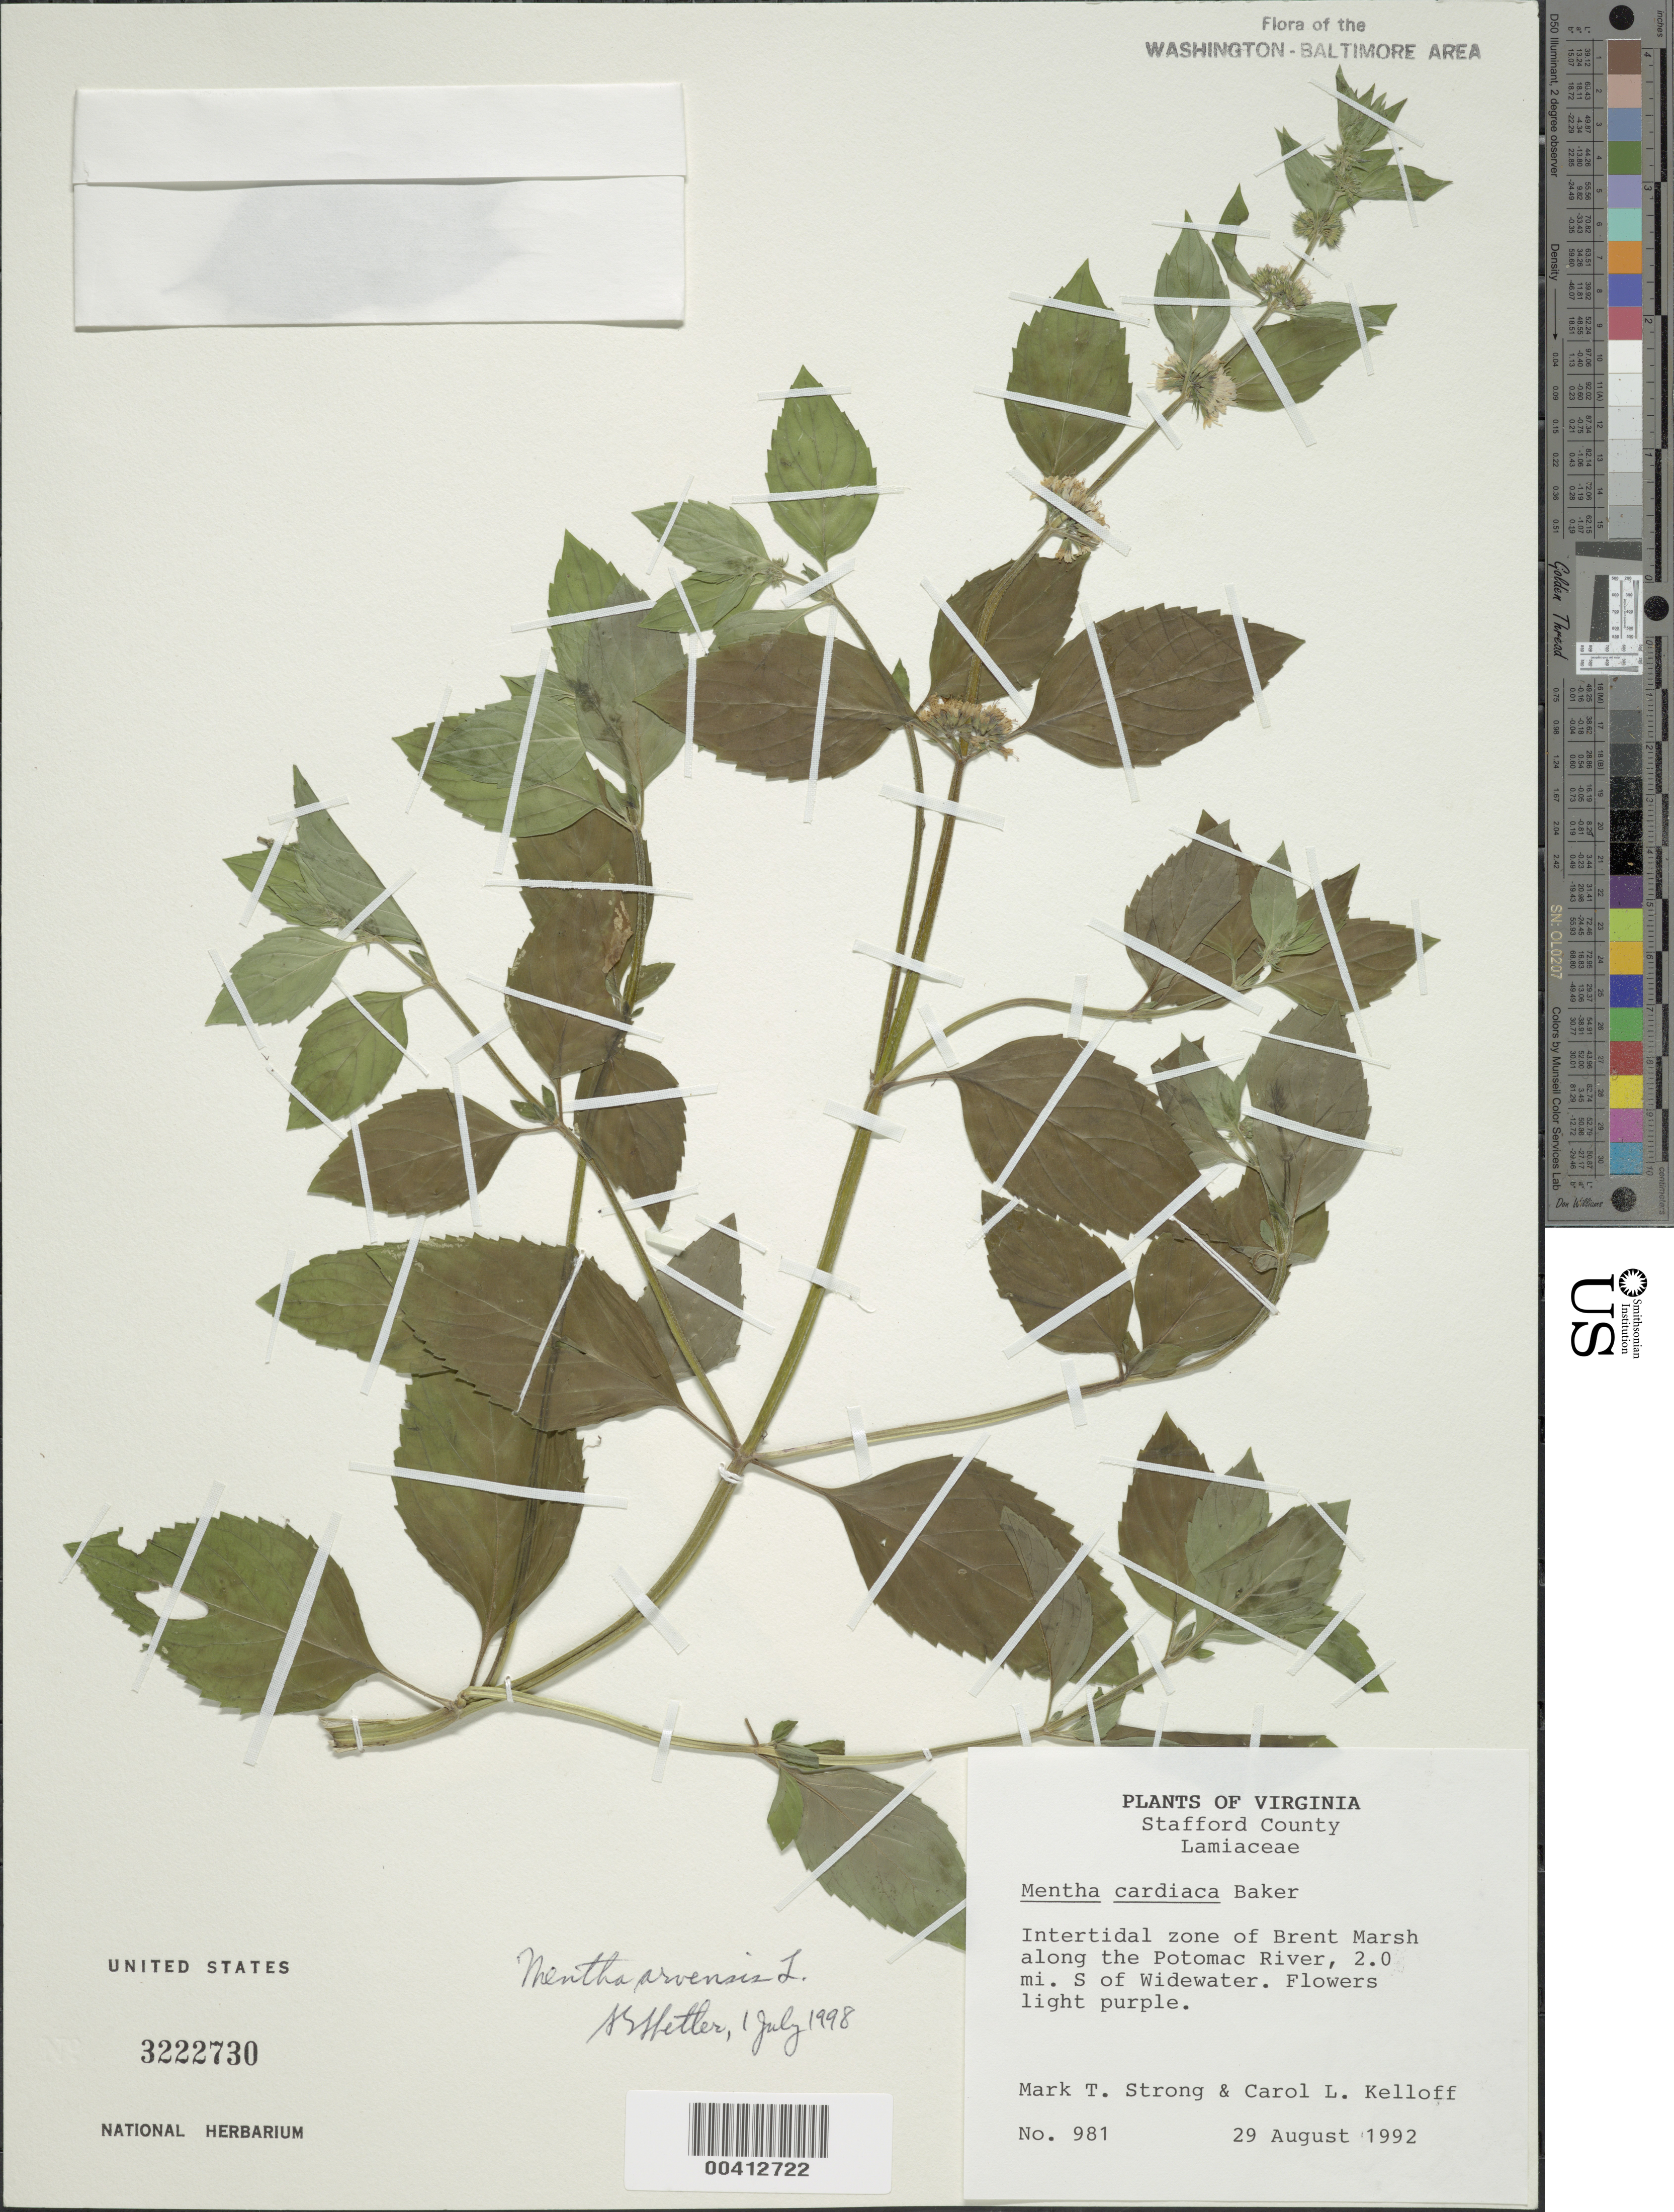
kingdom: Plantae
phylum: Tracheophyta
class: Magnoliopsida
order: Lamiales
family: Lamiaceae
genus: Mentha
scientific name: Mentha arvensis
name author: L.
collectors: M. T. Strong & C. L. Kelloff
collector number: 981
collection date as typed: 29 Aug 1992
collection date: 1992-08-29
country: United States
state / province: Virginia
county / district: Stafford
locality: S of Widewater, Brent Marsh, along the Potomac River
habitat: Intertidal zone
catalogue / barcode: US 3222730